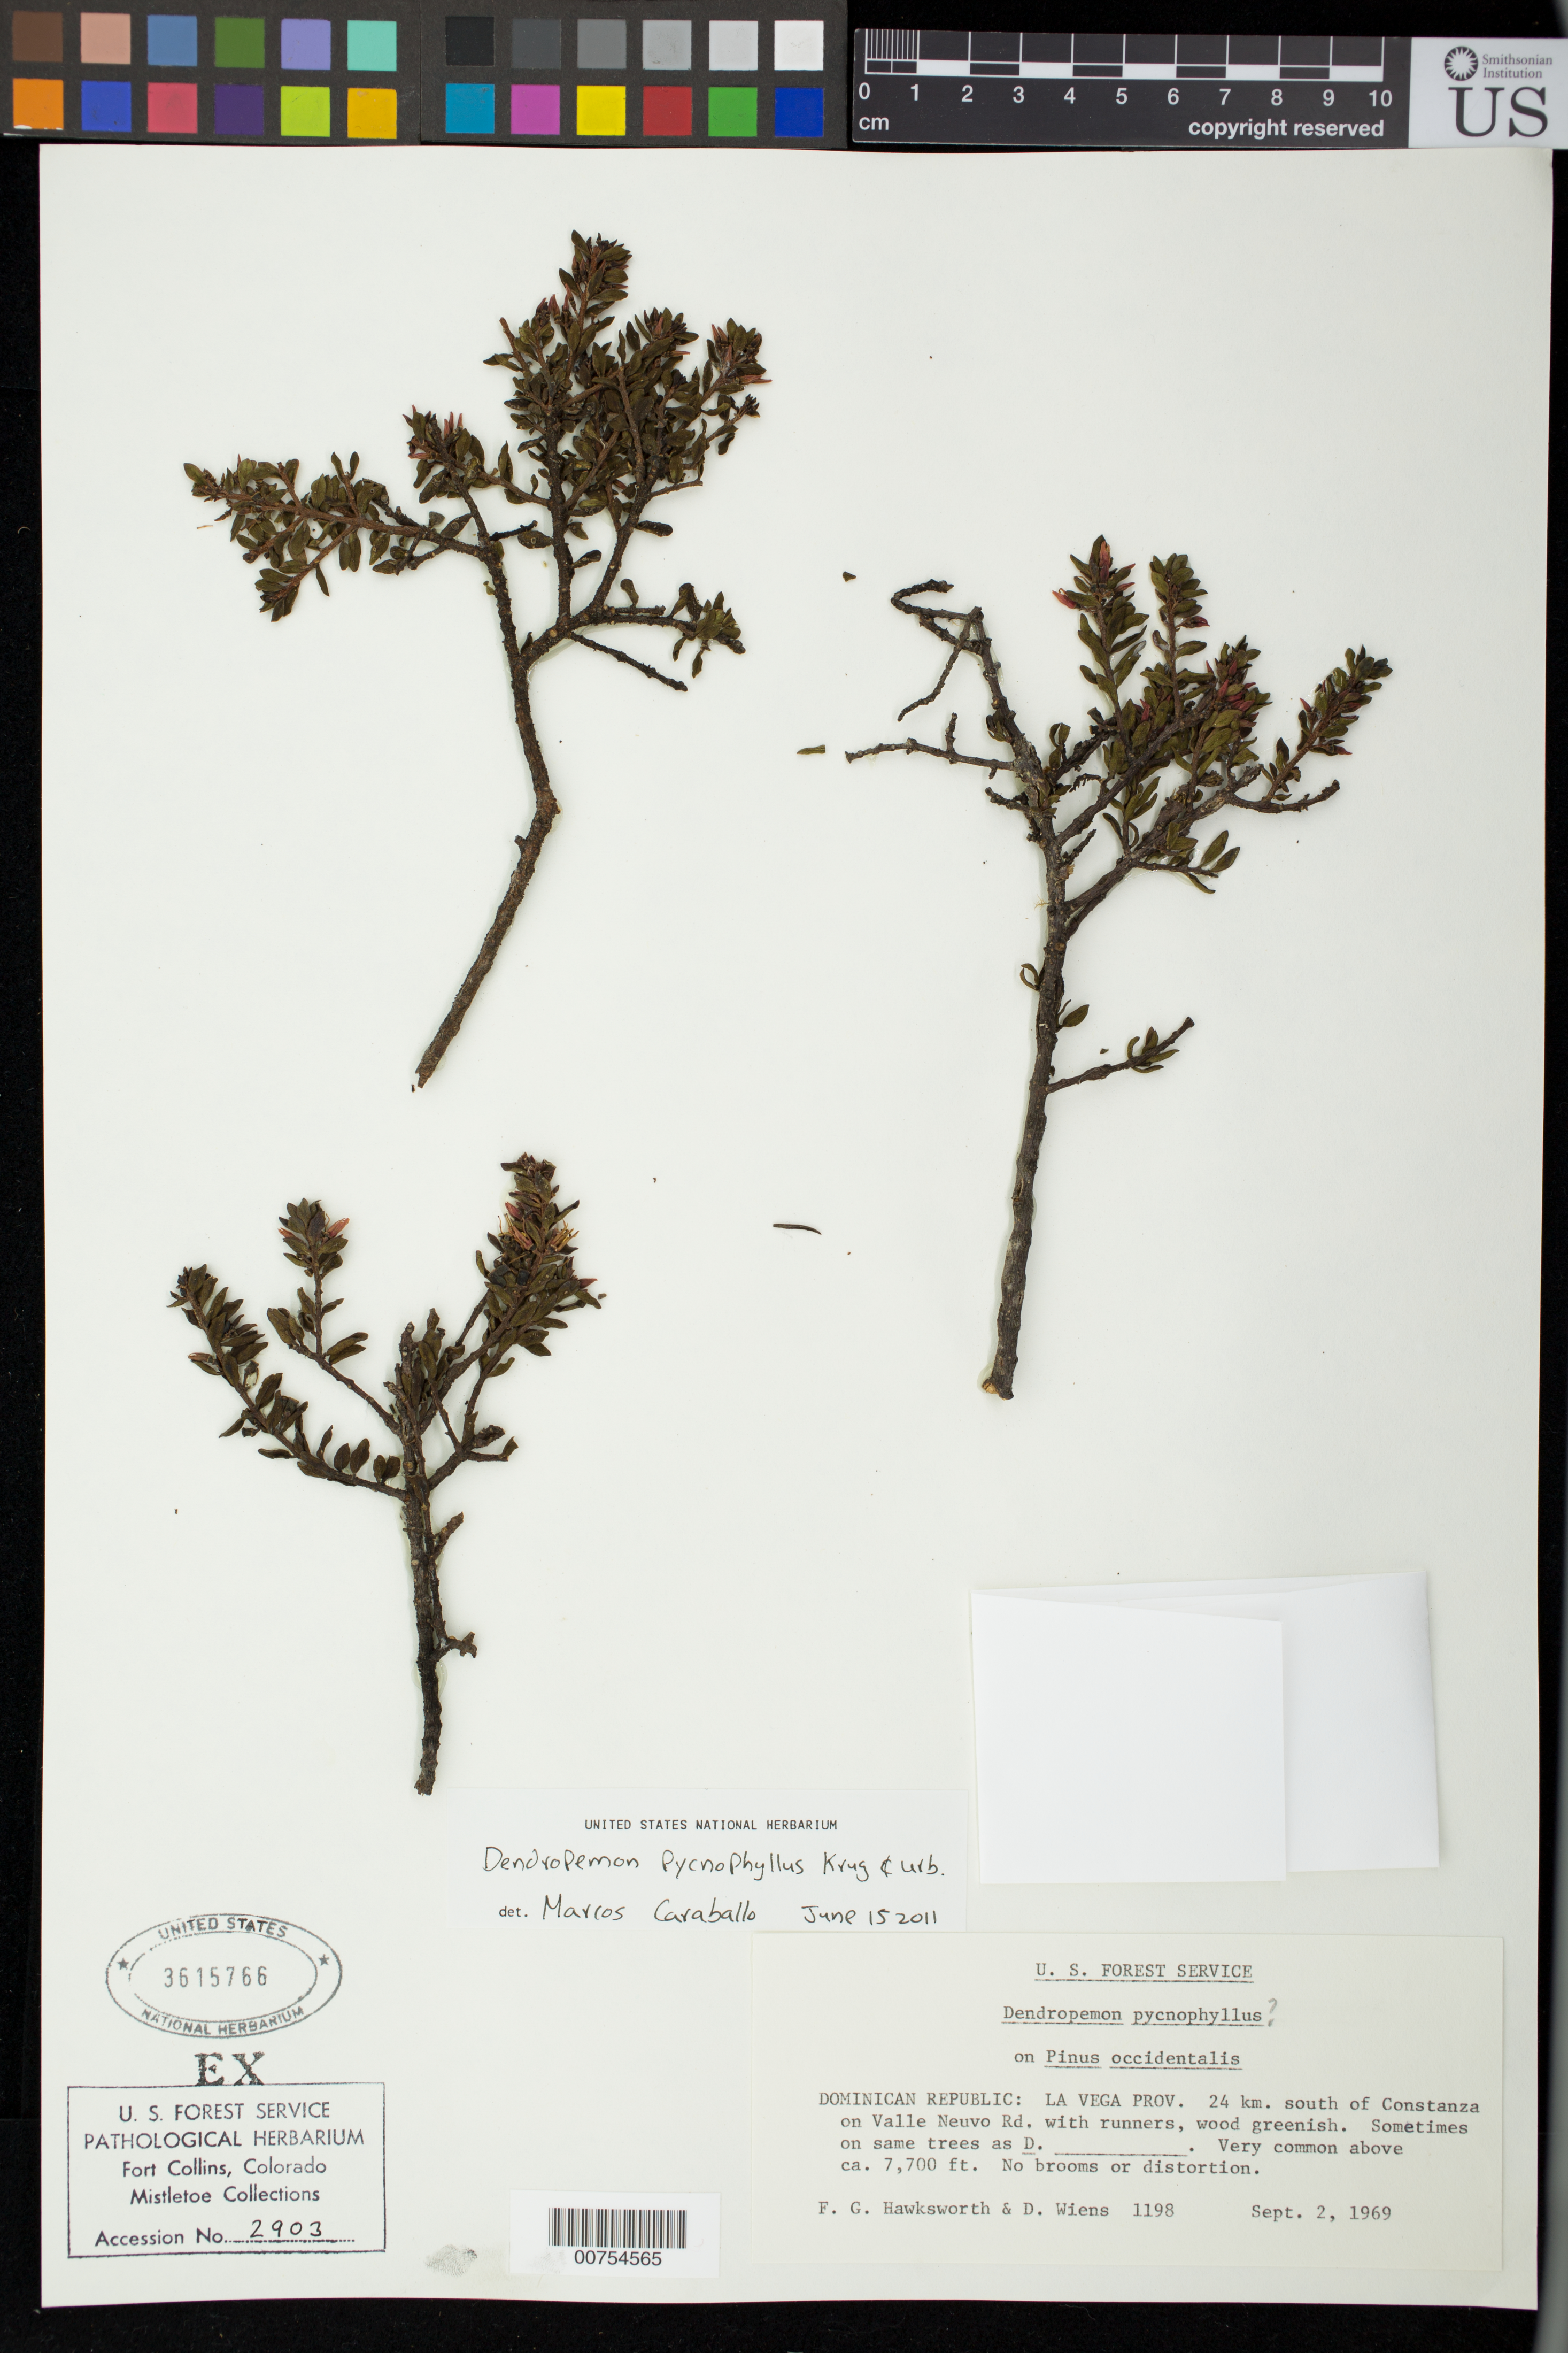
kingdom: Plantae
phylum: Tracheophyta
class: Pinopsida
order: Pinales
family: Pinaceae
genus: Pinus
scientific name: Pinus occidentalis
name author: Sw.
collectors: F. G. Hawksworth & D. Wiens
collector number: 1198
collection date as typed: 2 Sep 1969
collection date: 1969-09-02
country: Dominican Republic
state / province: La Vega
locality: Constanza, 24 km S, on Valle Nuevo road.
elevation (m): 2256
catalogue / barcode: US 3615766